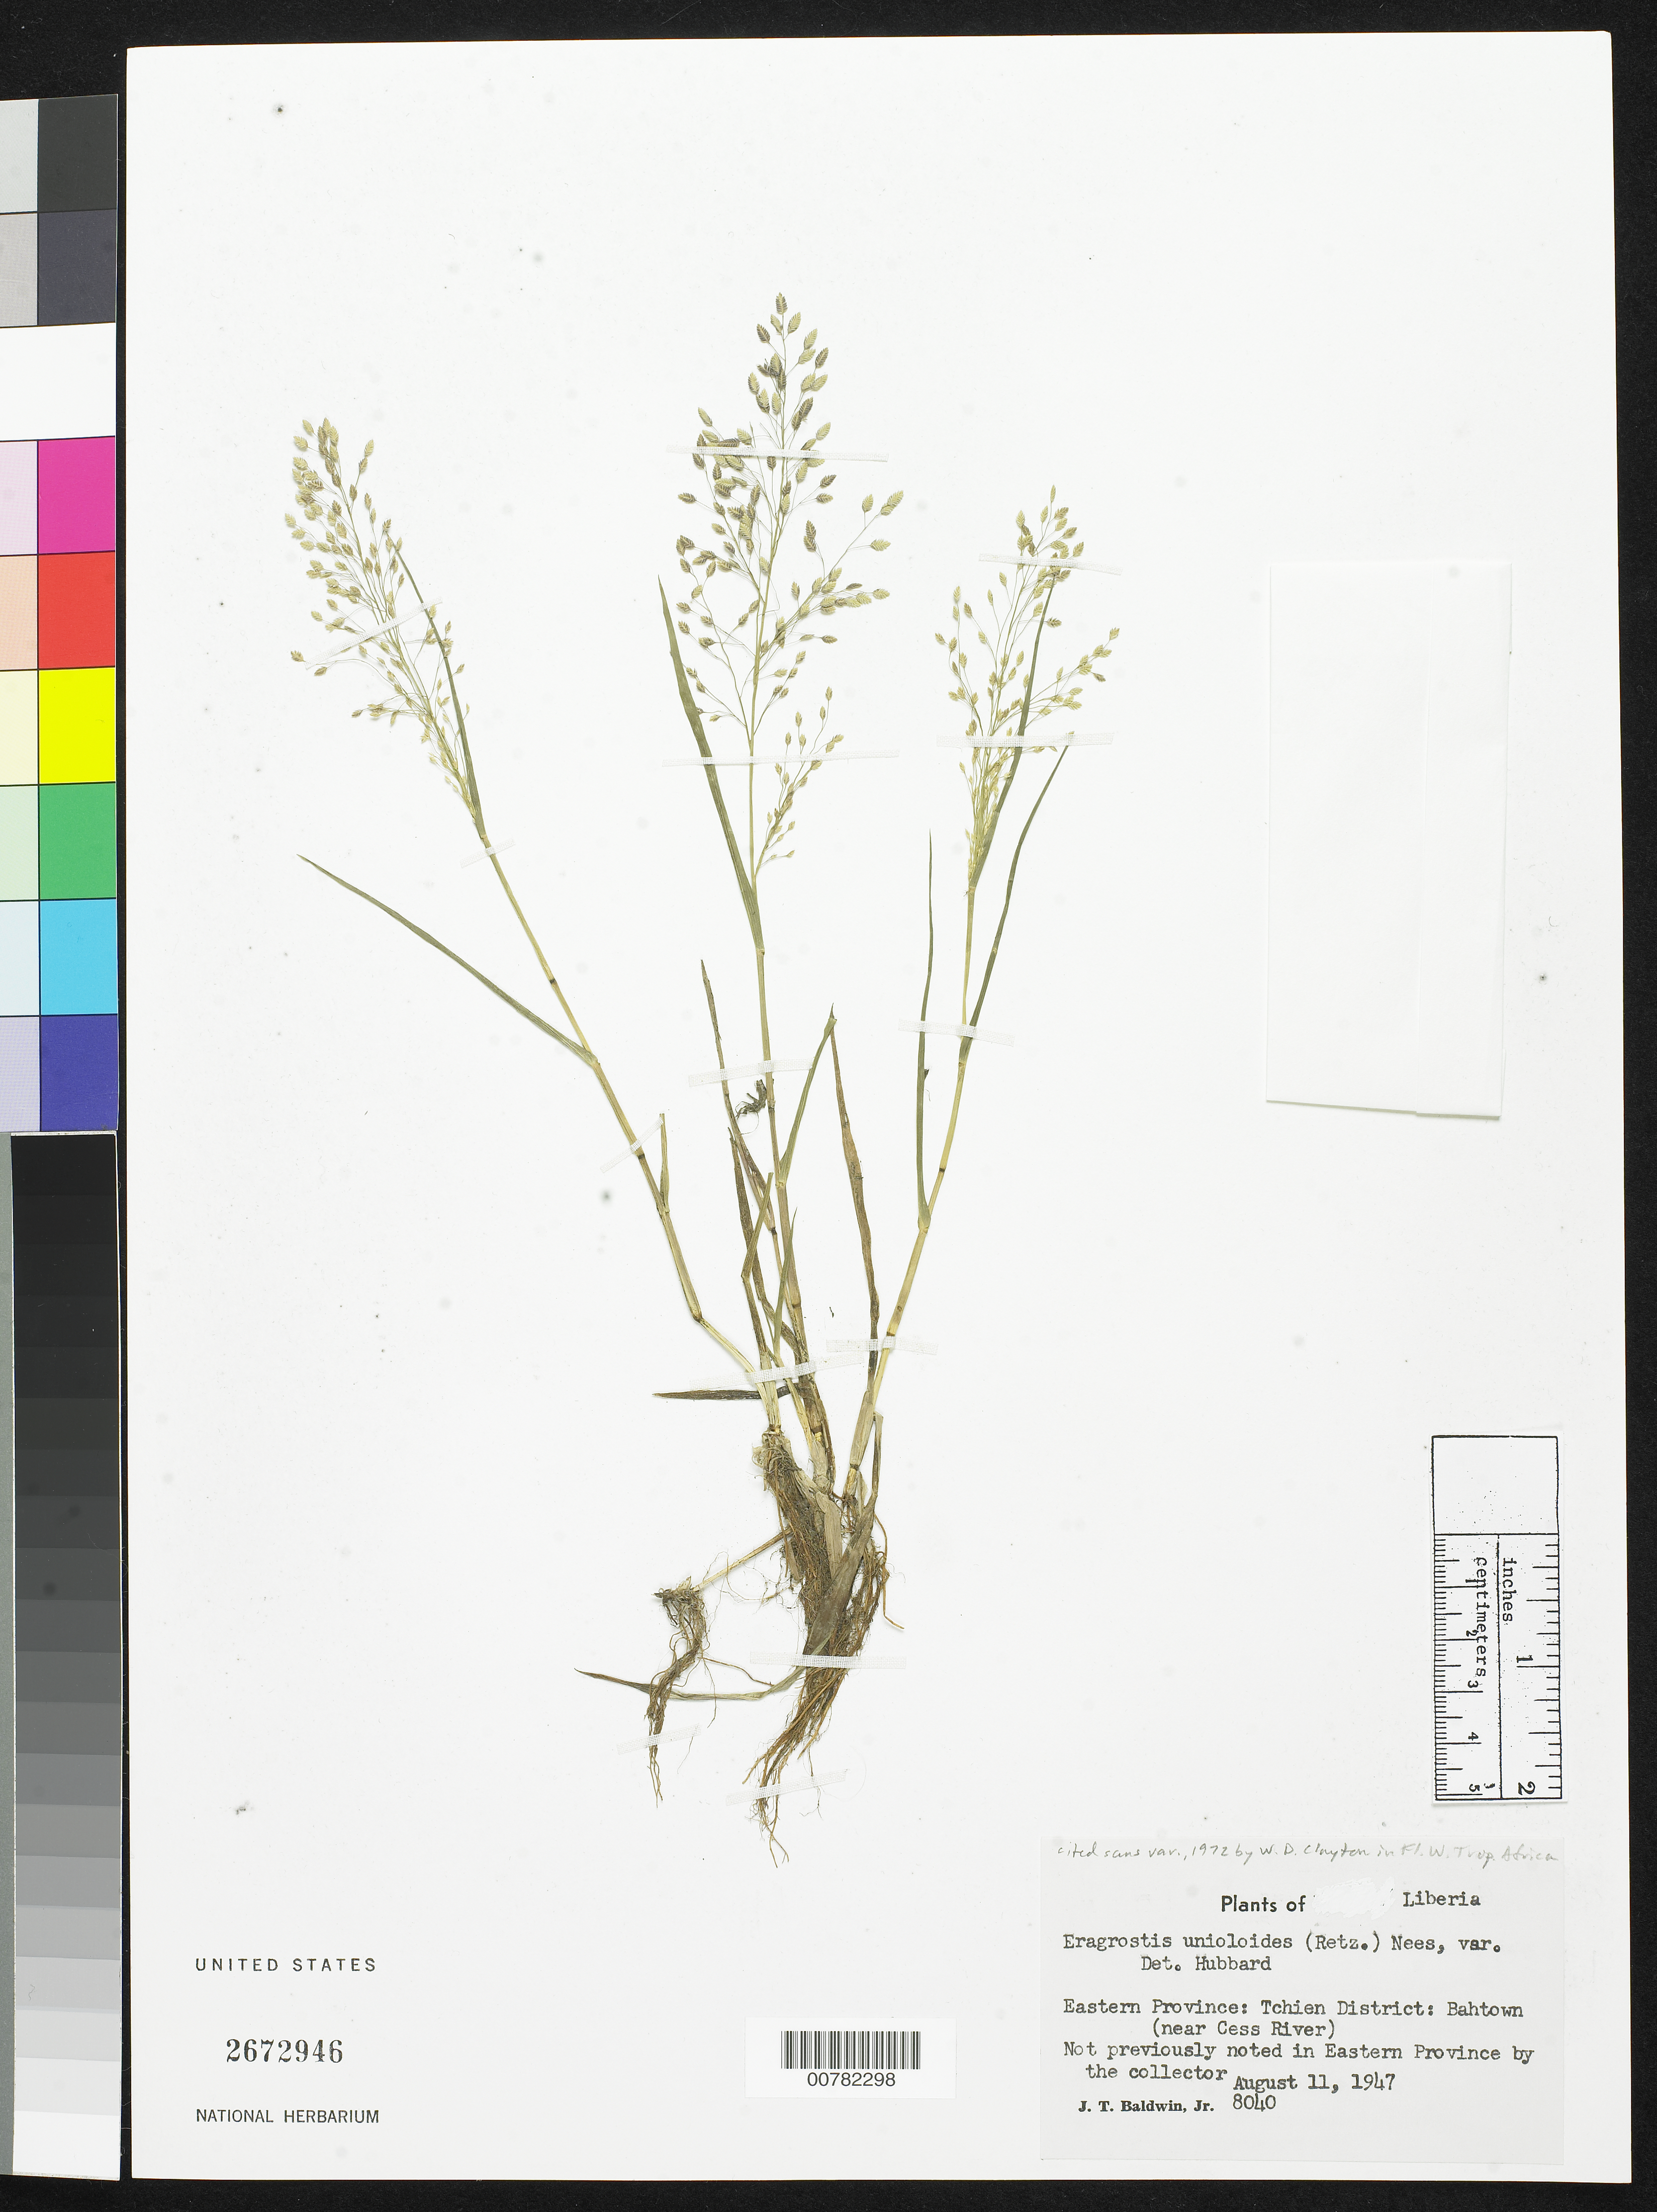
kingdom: Plantae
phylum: Tracheophyta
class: Liliopsida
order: Poales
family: Poaceae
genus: Eragrostis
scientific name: Eragrostis unioloides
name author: (Retz.) Nees ex Steud.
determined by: Hubbard, C. E.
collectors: J. T. Baldwin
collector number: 8040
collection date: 1947-08-11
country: Liberia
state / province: Grand Gedeh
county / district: Tchien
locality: Bahtown (near Cess River)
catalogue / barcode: US 2672946